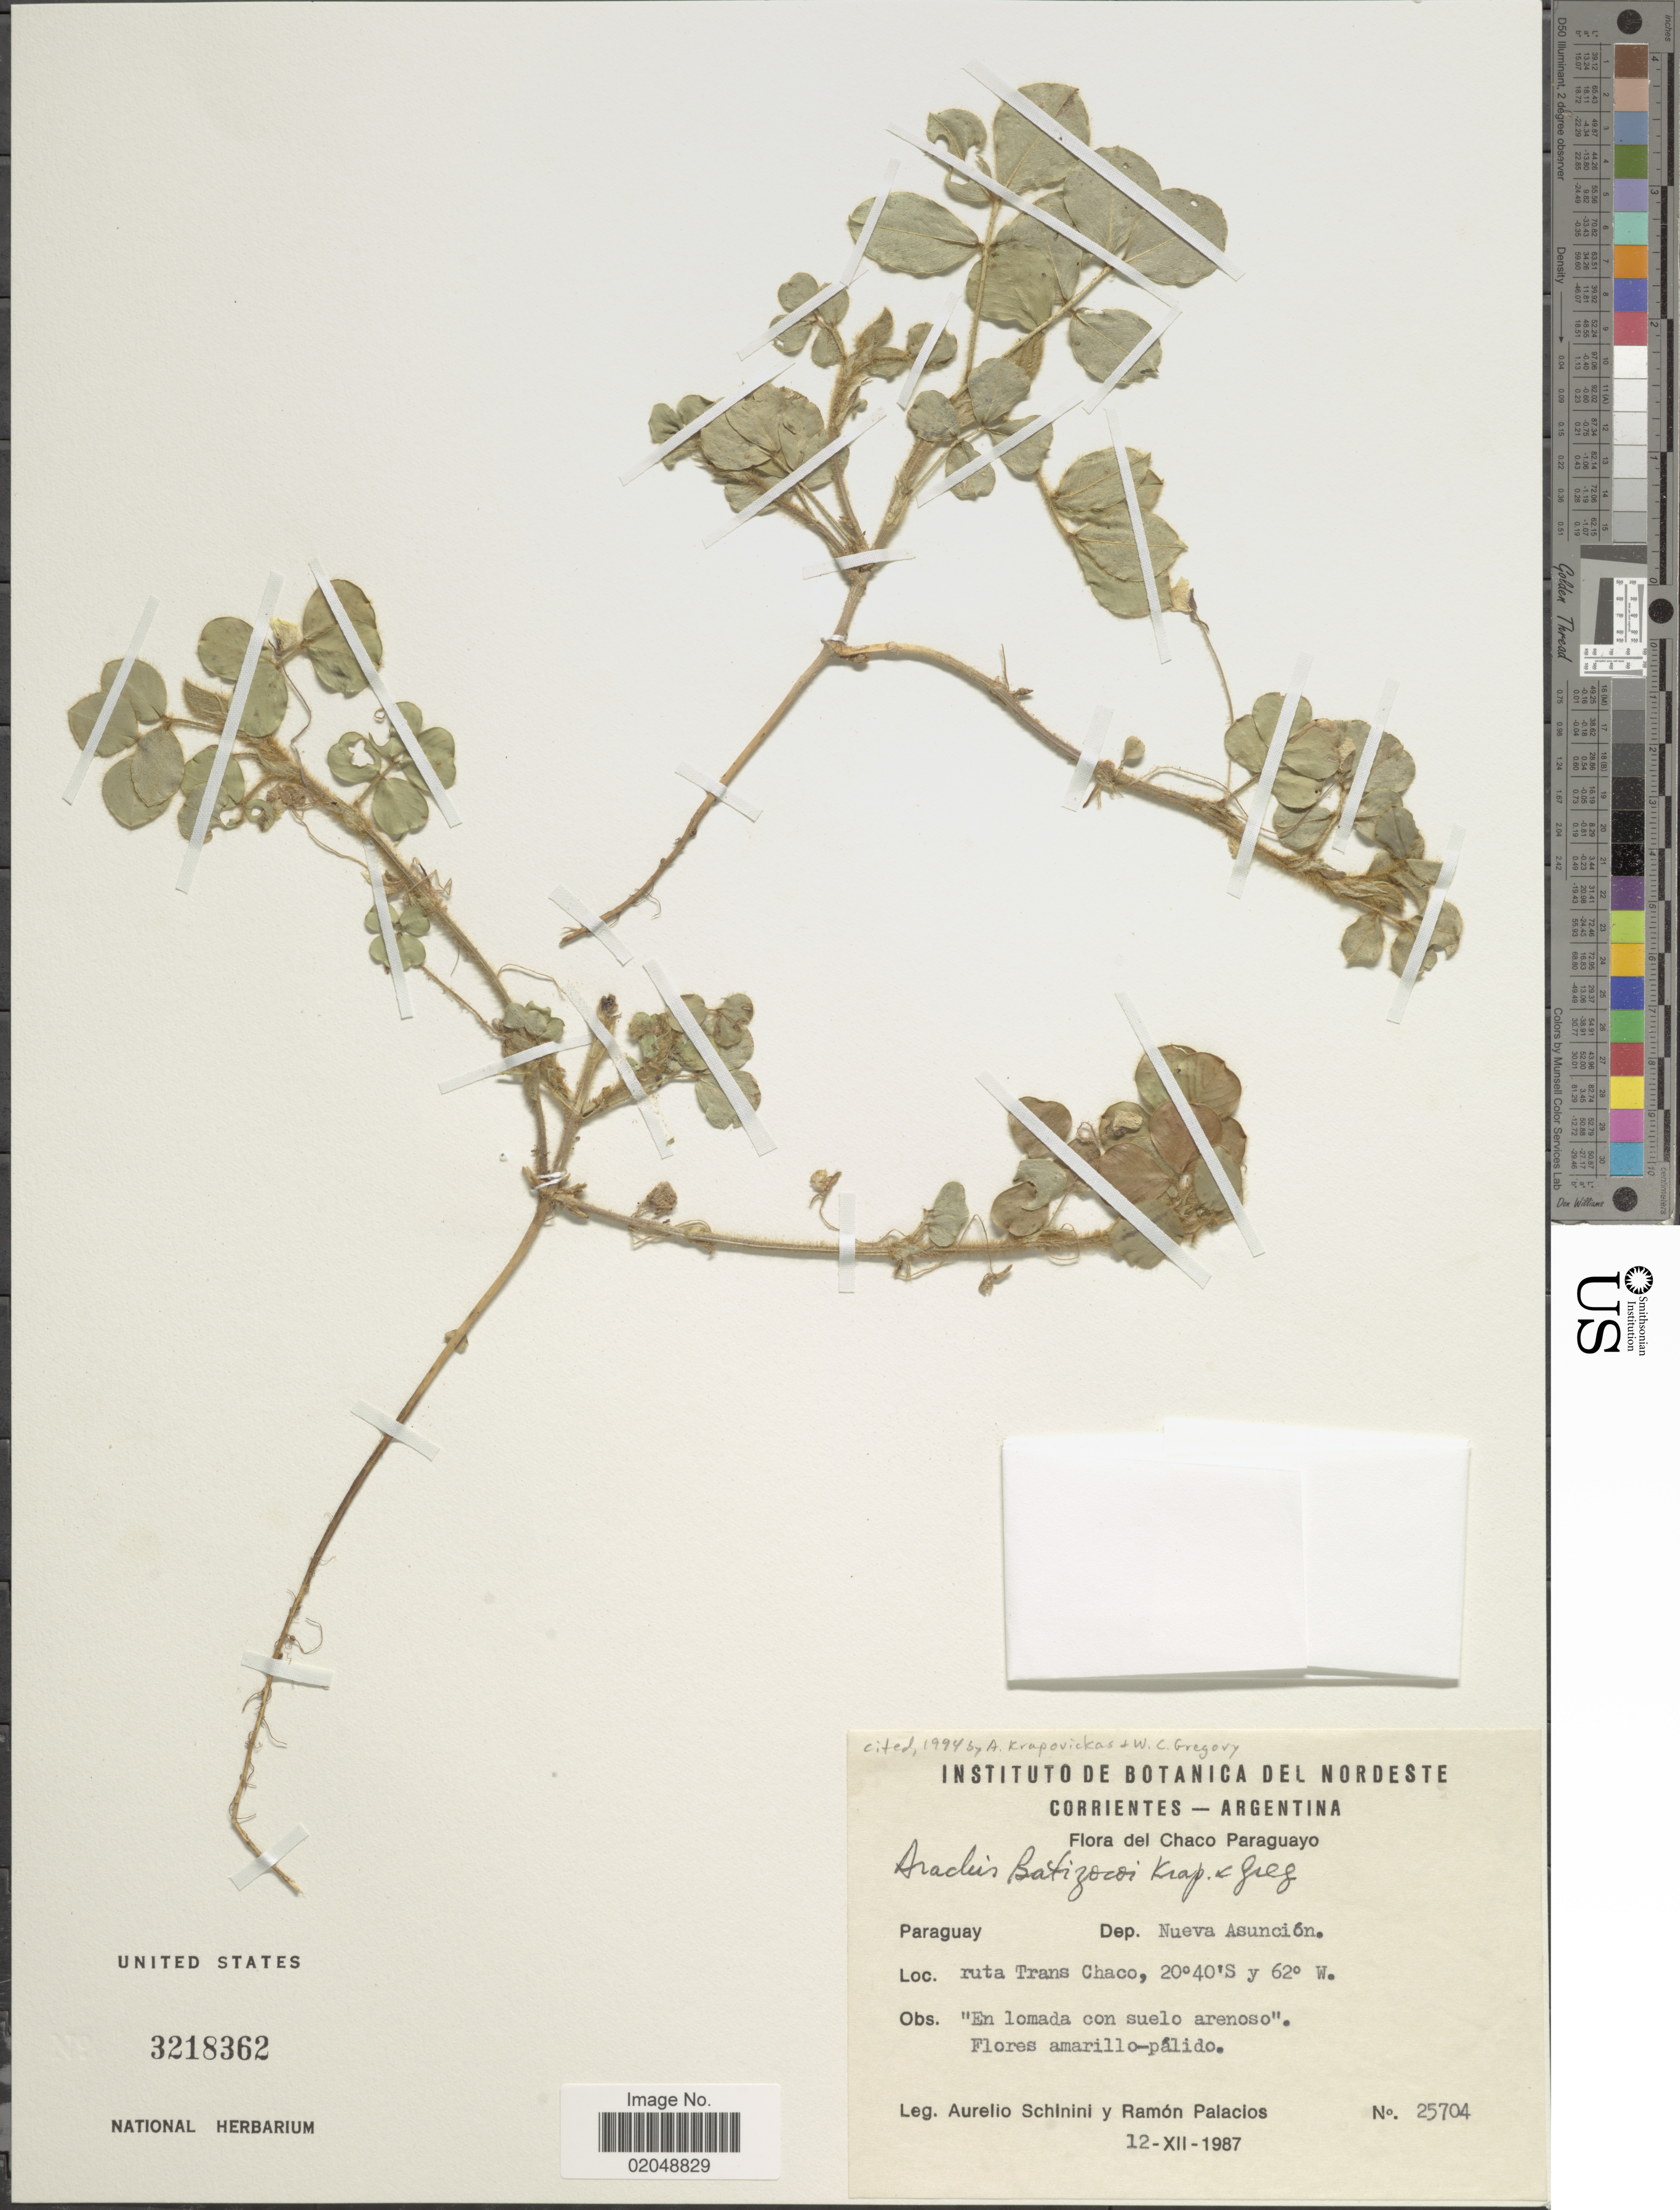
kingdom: Plantae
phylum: Tracheophyta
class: Magnoliopsida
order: Fabales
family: Fabaceae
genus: Arachis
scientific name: Arachis batizocoi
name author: Krapov. & W.C. Greg.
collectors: A. Schinini & R. Palacios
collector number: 25704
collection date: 1987-12-12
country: Paraguay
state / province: Asuncion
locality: Del Chaco Paraguayo, Dep. Nueva Asunción, ruta Trans Chaco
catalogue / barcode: US 3218362